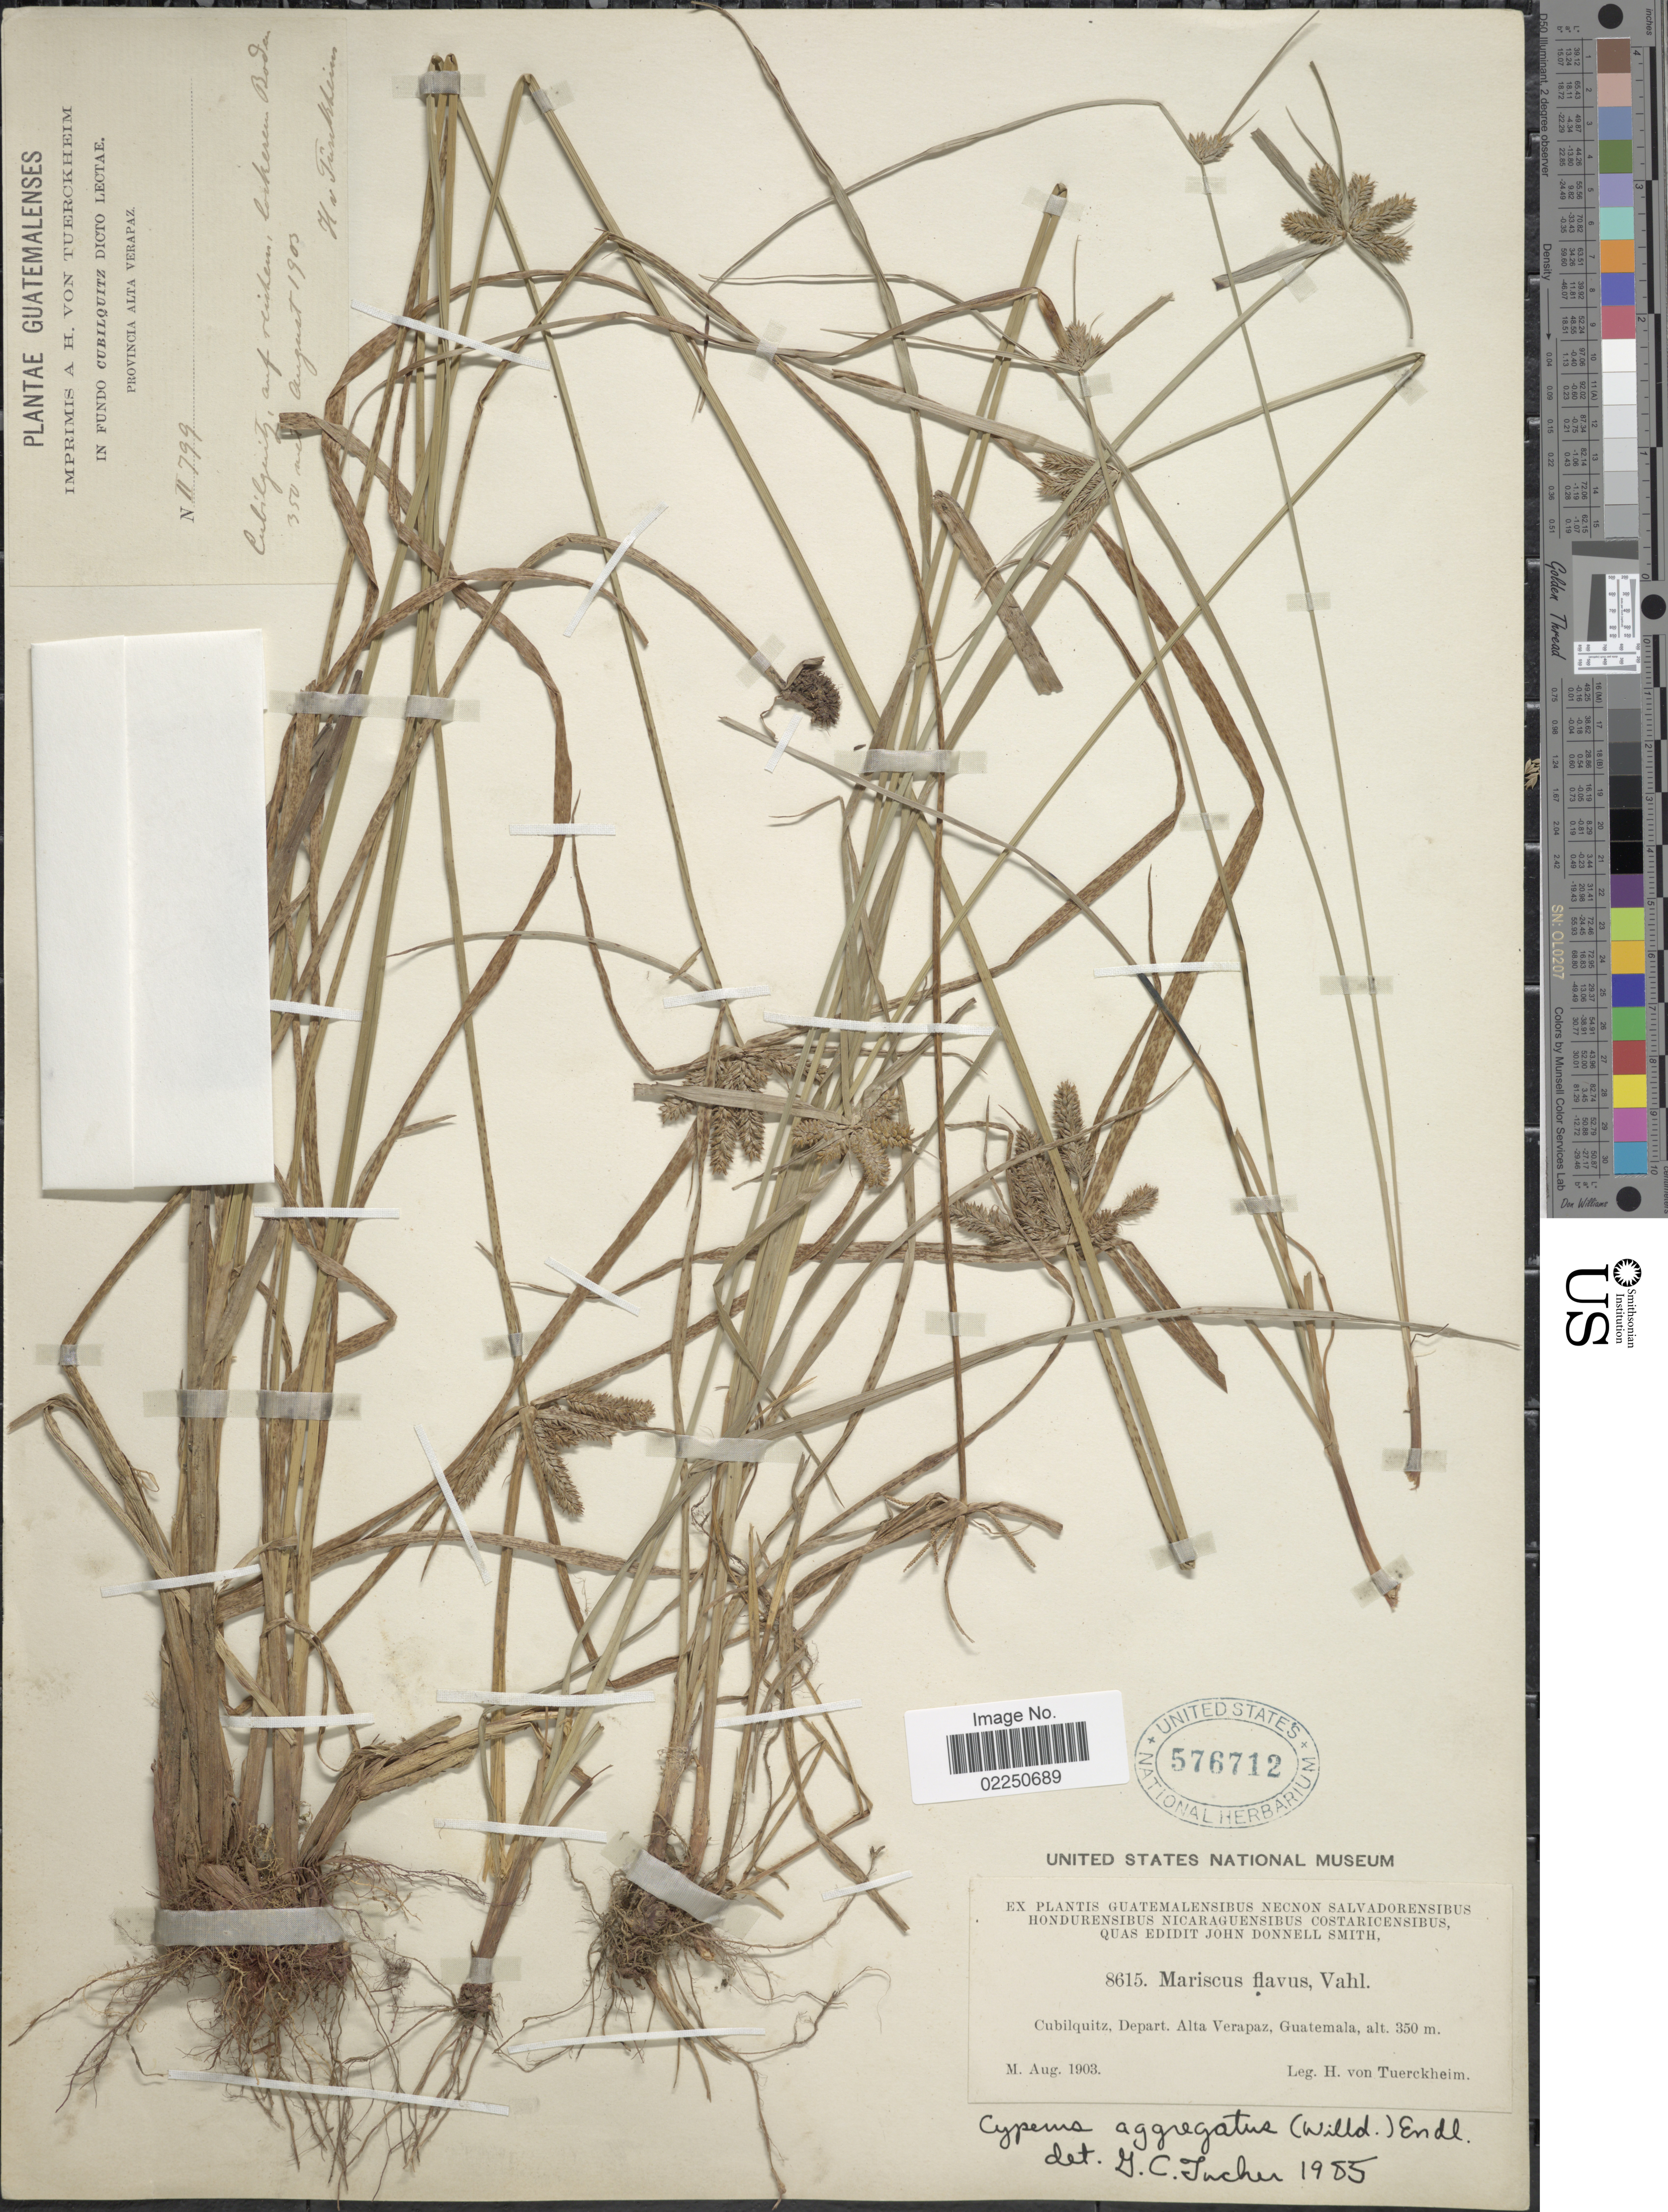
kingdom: Plantae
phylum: Tracheophyta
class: Liliopsida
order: Poales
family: Cyperaceae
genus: Cyperus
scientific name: Cyperus aggregatus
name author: (Willd.) Endl.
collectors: H. von Türckheim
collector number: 8615/II 799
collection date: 1903-08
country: Guatemala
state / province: Alta Verapaz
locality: Cubilquitz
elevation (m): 350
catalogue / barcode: US 576712